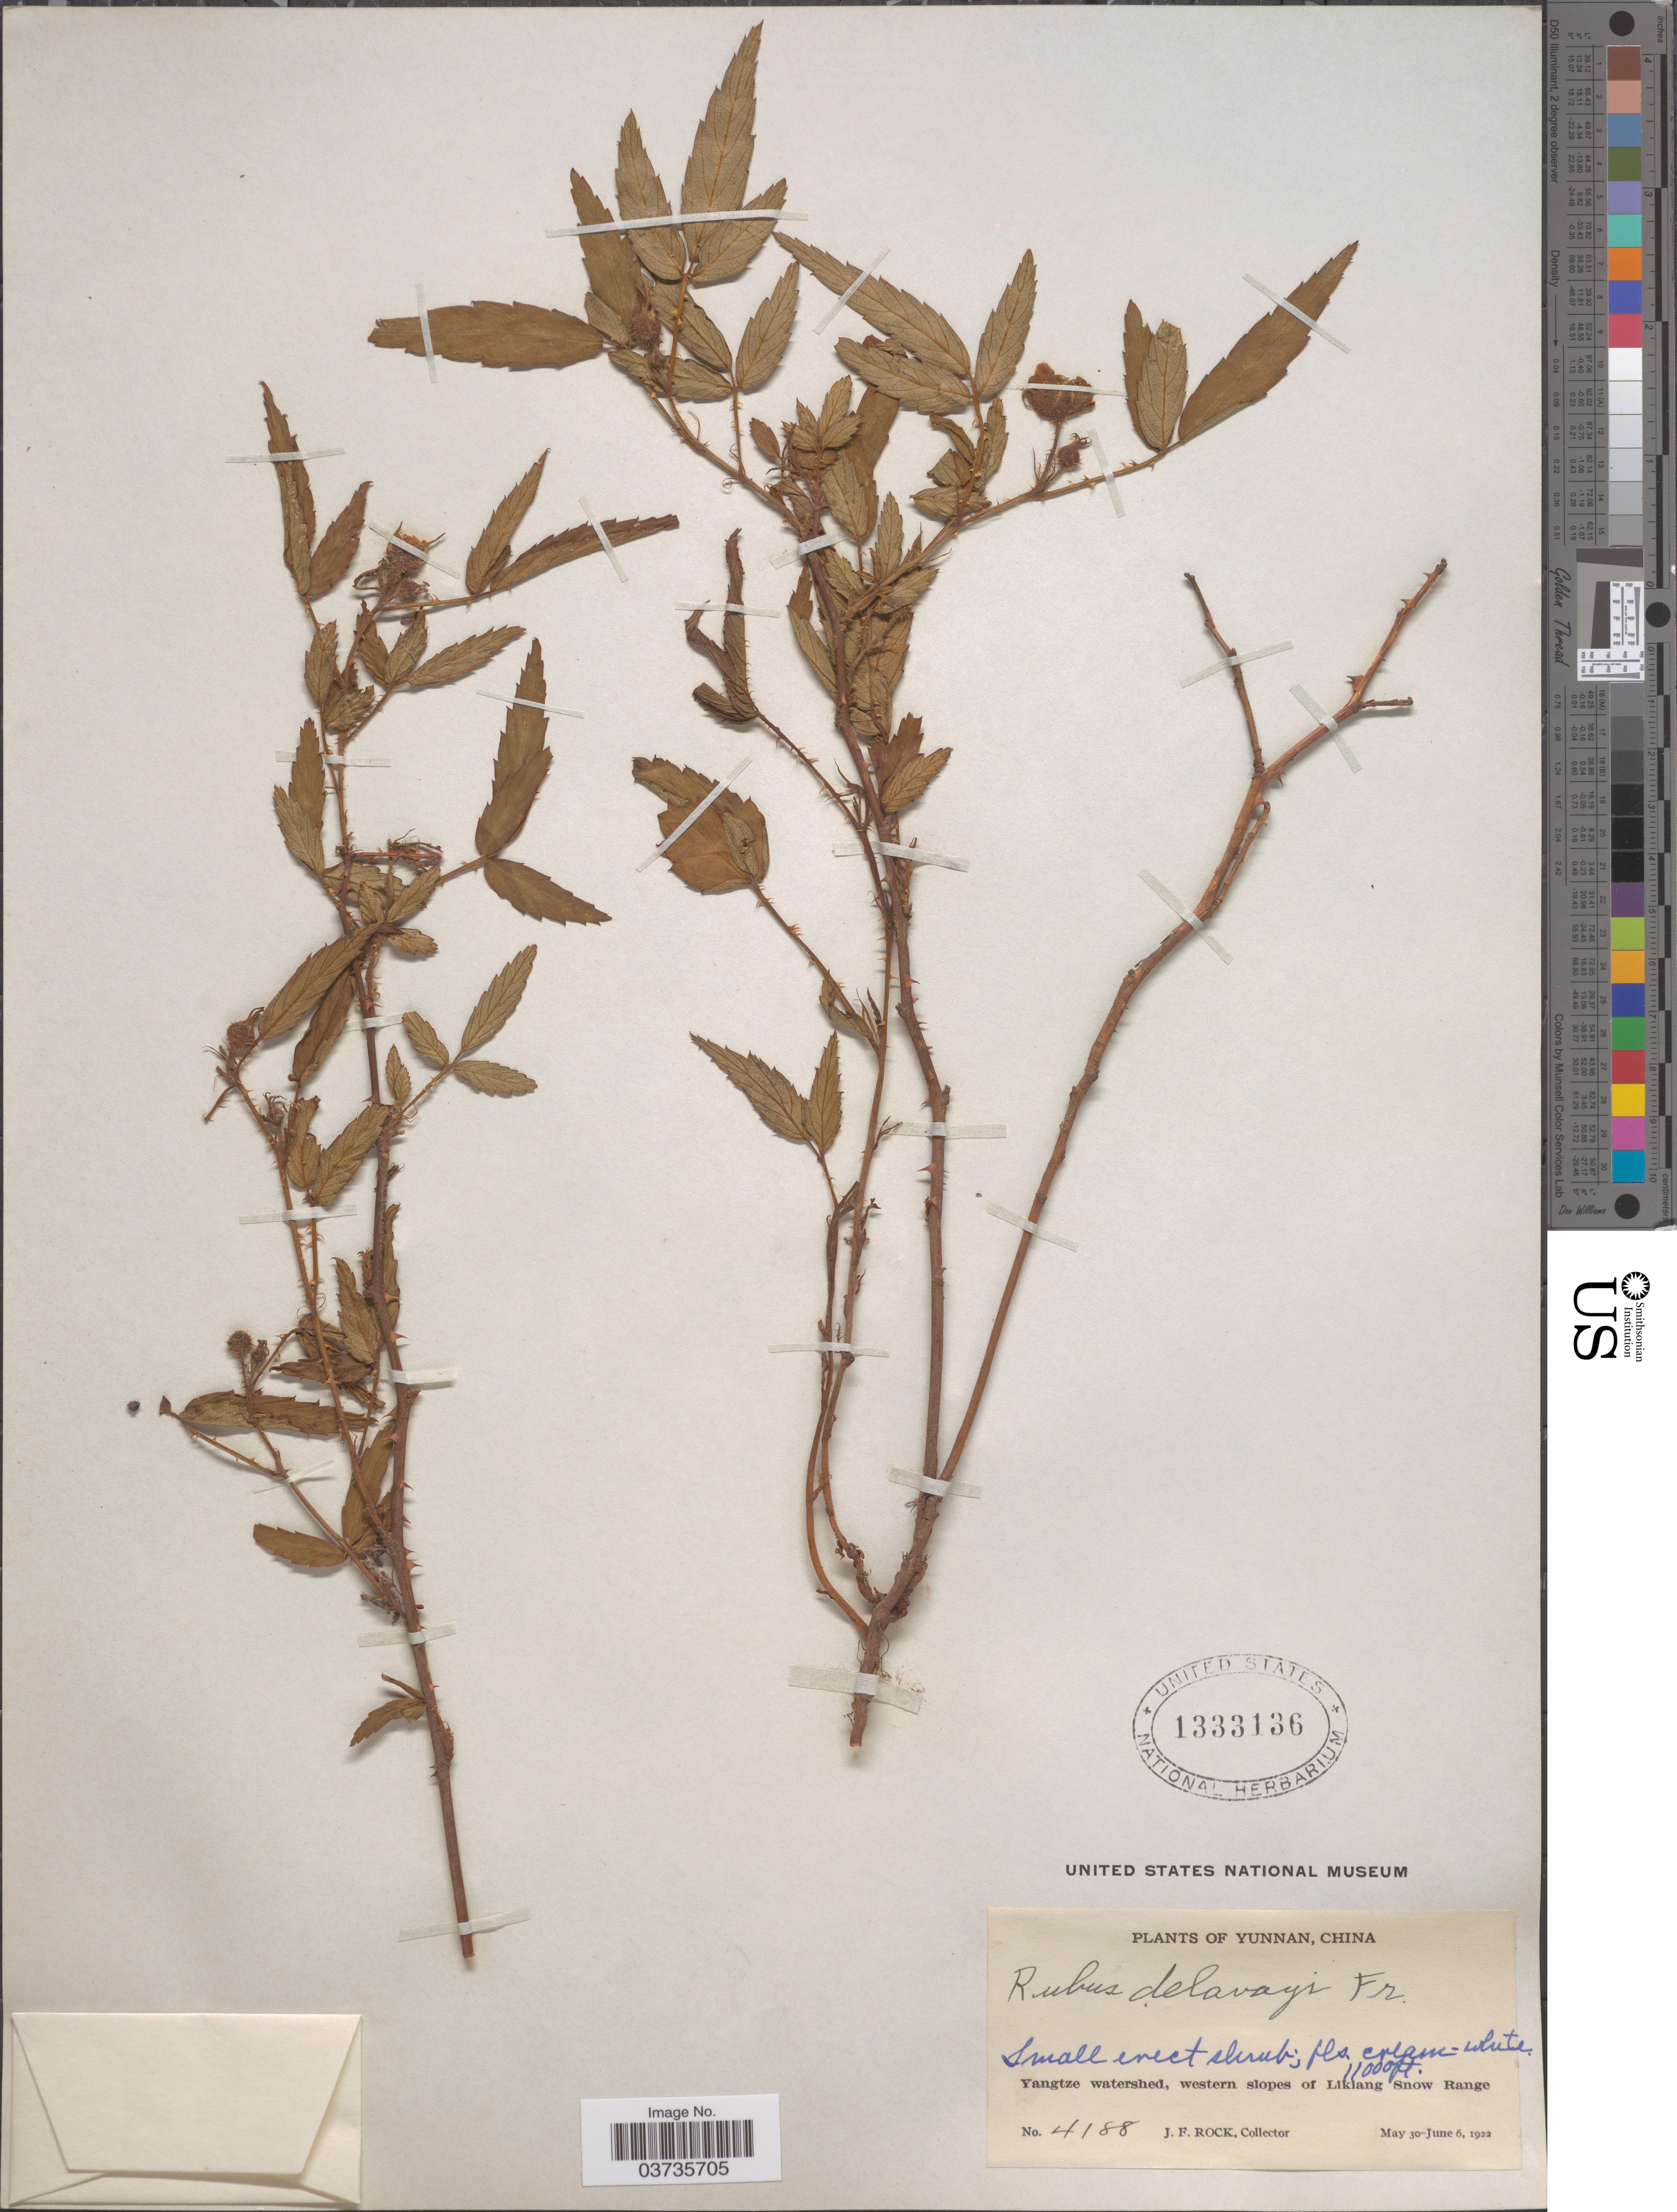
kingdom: Plantae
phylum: Tracheophyta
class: Magnoliopsida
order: Rosales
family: Rosaceae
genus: Rubus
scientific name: Rubus delavayi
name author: Franch.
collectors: J. Rock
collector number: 4188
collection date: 1922-05-30/1922-06-06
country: China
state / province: Yunnan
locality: Yangtze watershed, western slopes of Likiang Snow Range.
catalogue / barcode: US 1333136